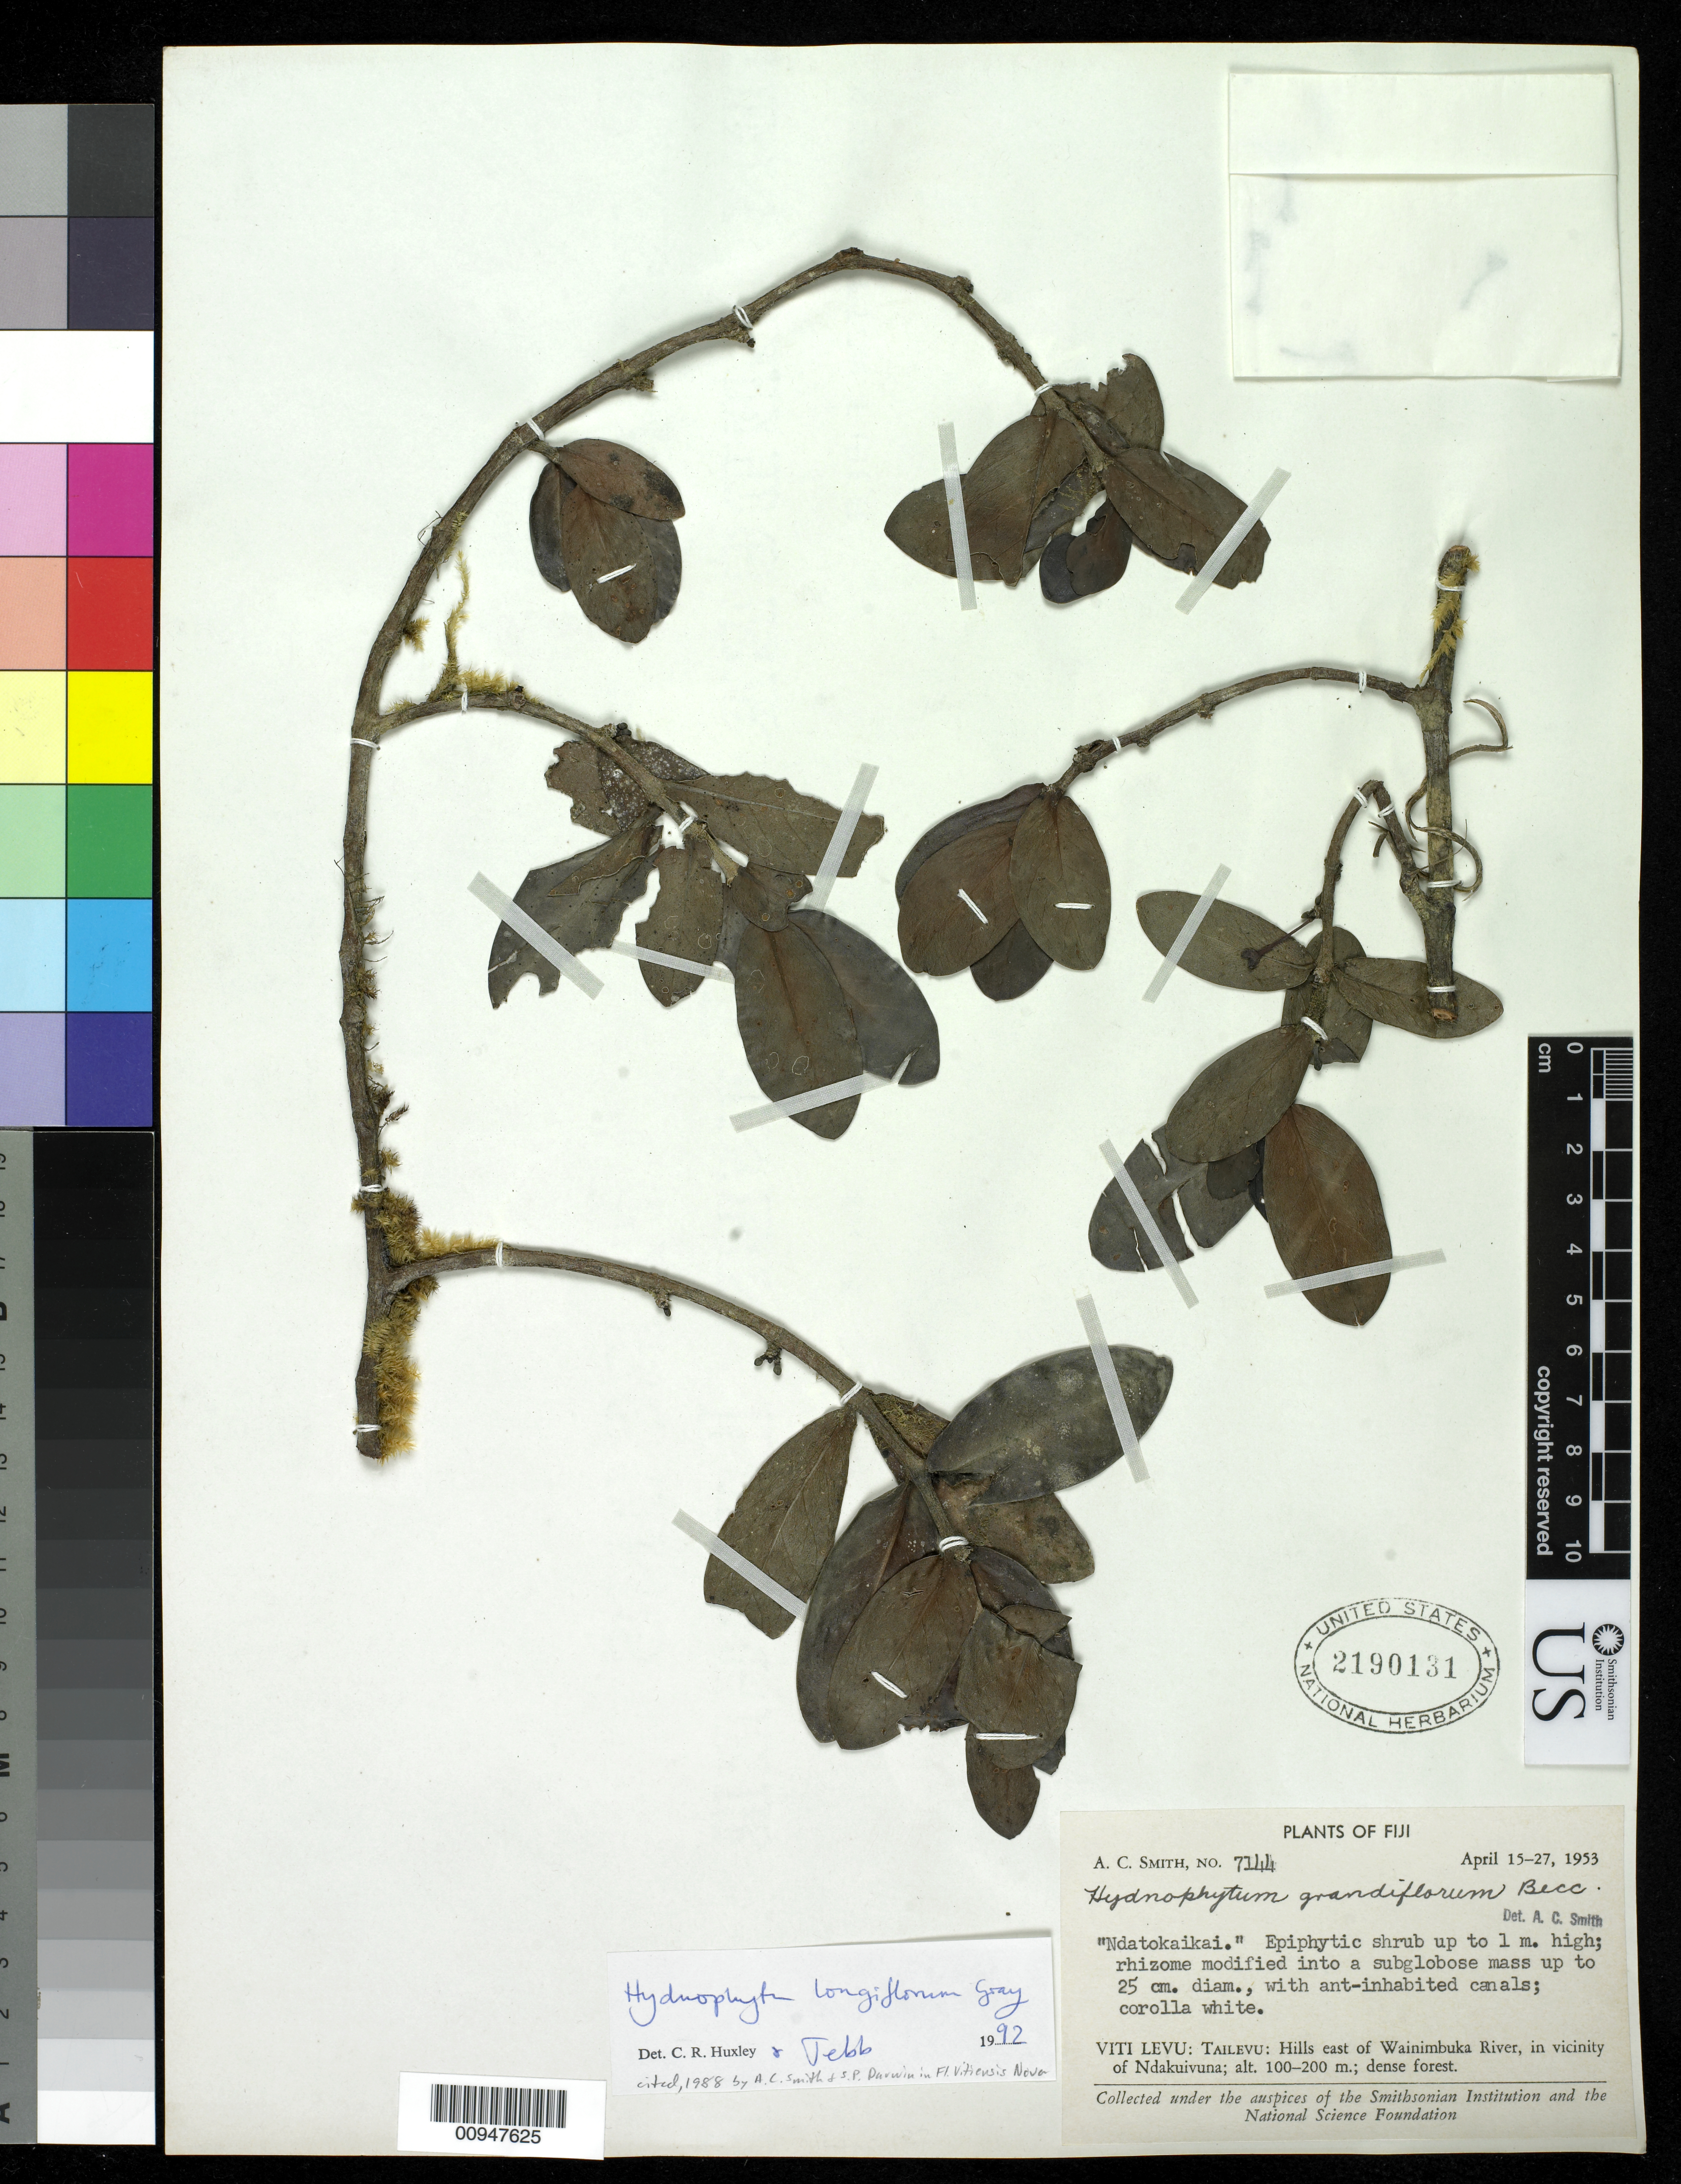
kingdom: Plantae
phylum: Tracheophyta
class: Magnoliopsida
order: Gentianales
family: Rubiaceae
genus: Hydnophytum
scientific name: Hydnophytum grandiflorum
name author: Becc.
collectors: C. A. Smith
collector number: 7144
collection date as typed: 15 Apr 1953 to 27 Apr 1953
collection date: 1953-04-15/1953-04-27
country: Fiji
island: Viti Levu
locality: Viti Levu: Tailevu: Hills east of Wainimbuka River, in vicinity of Ndakuivuna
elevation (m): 100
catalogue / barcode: US 2190131